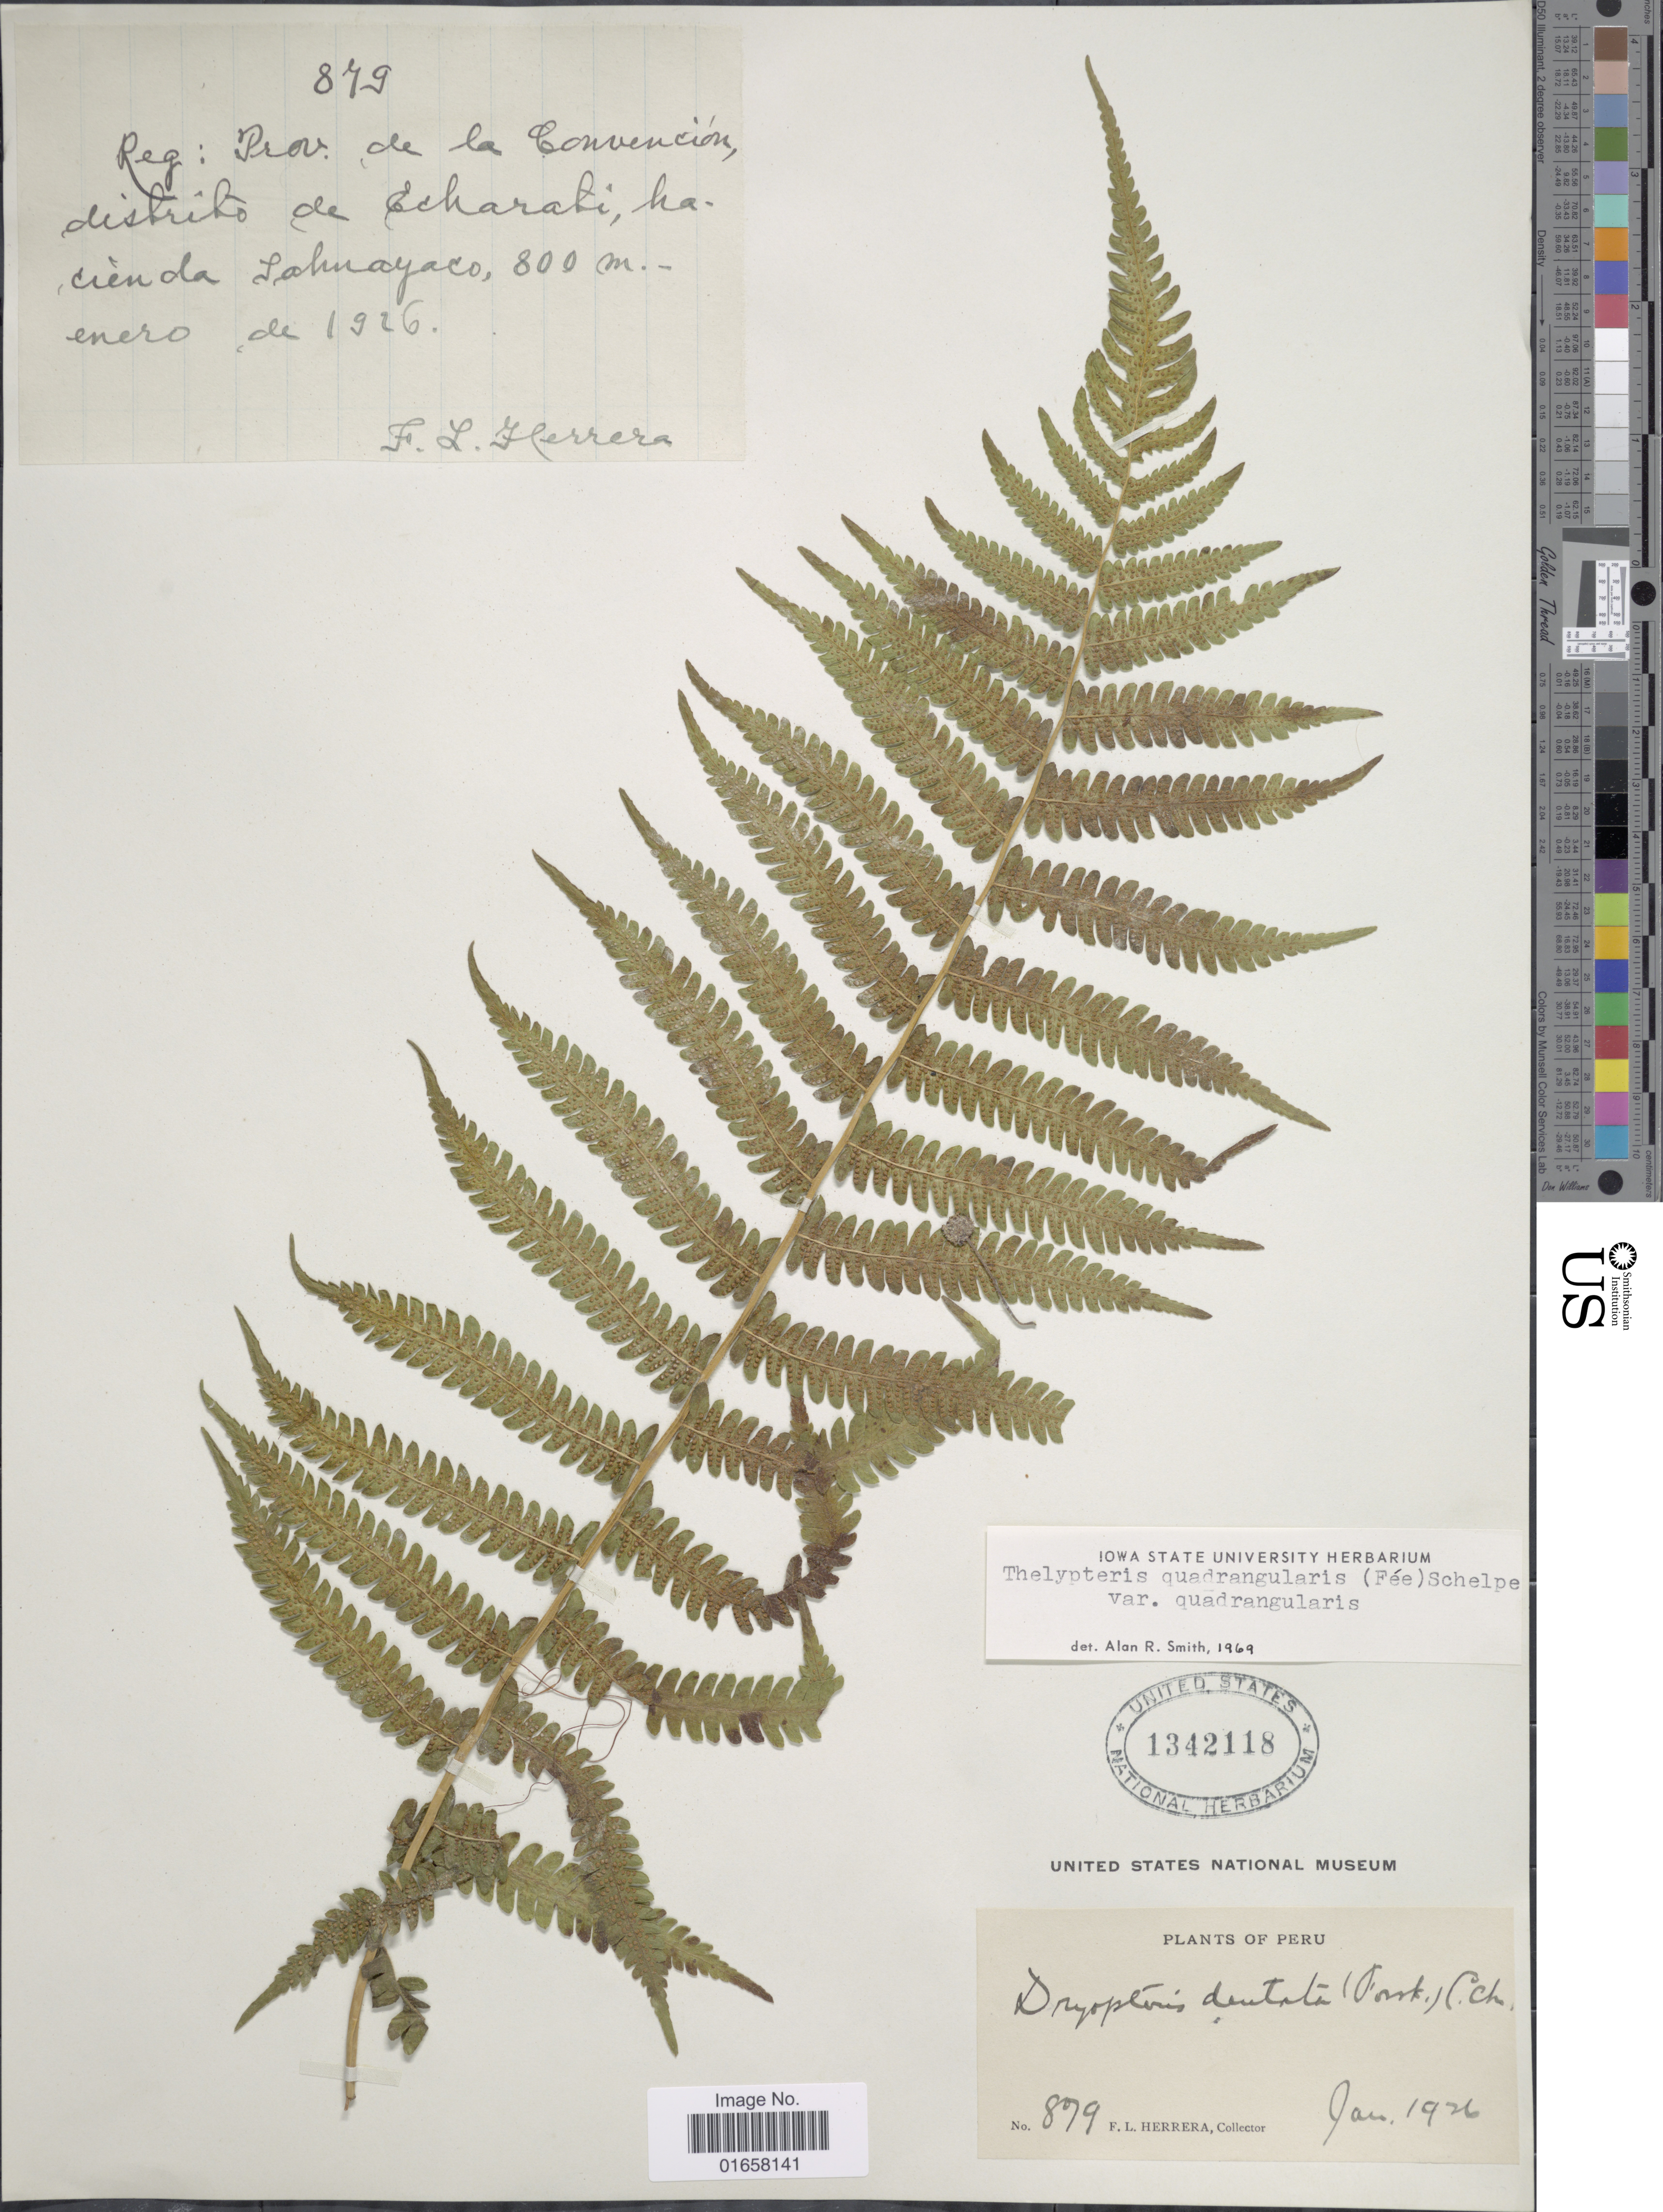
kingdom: Plantae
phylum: Tracheophyta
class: Polypodiopsida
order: Polypodiales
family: Thelypteridaceae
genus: Christella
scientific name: Christella hispidula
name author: (Decne.) Holttum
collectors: F. L. Herrera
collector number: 879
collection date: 1926-01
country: Peru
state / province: Cusco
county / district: La Convención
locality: Hacienda Tahuayco, Distrito de Echarate.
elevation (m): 800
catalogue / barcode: US 1342118